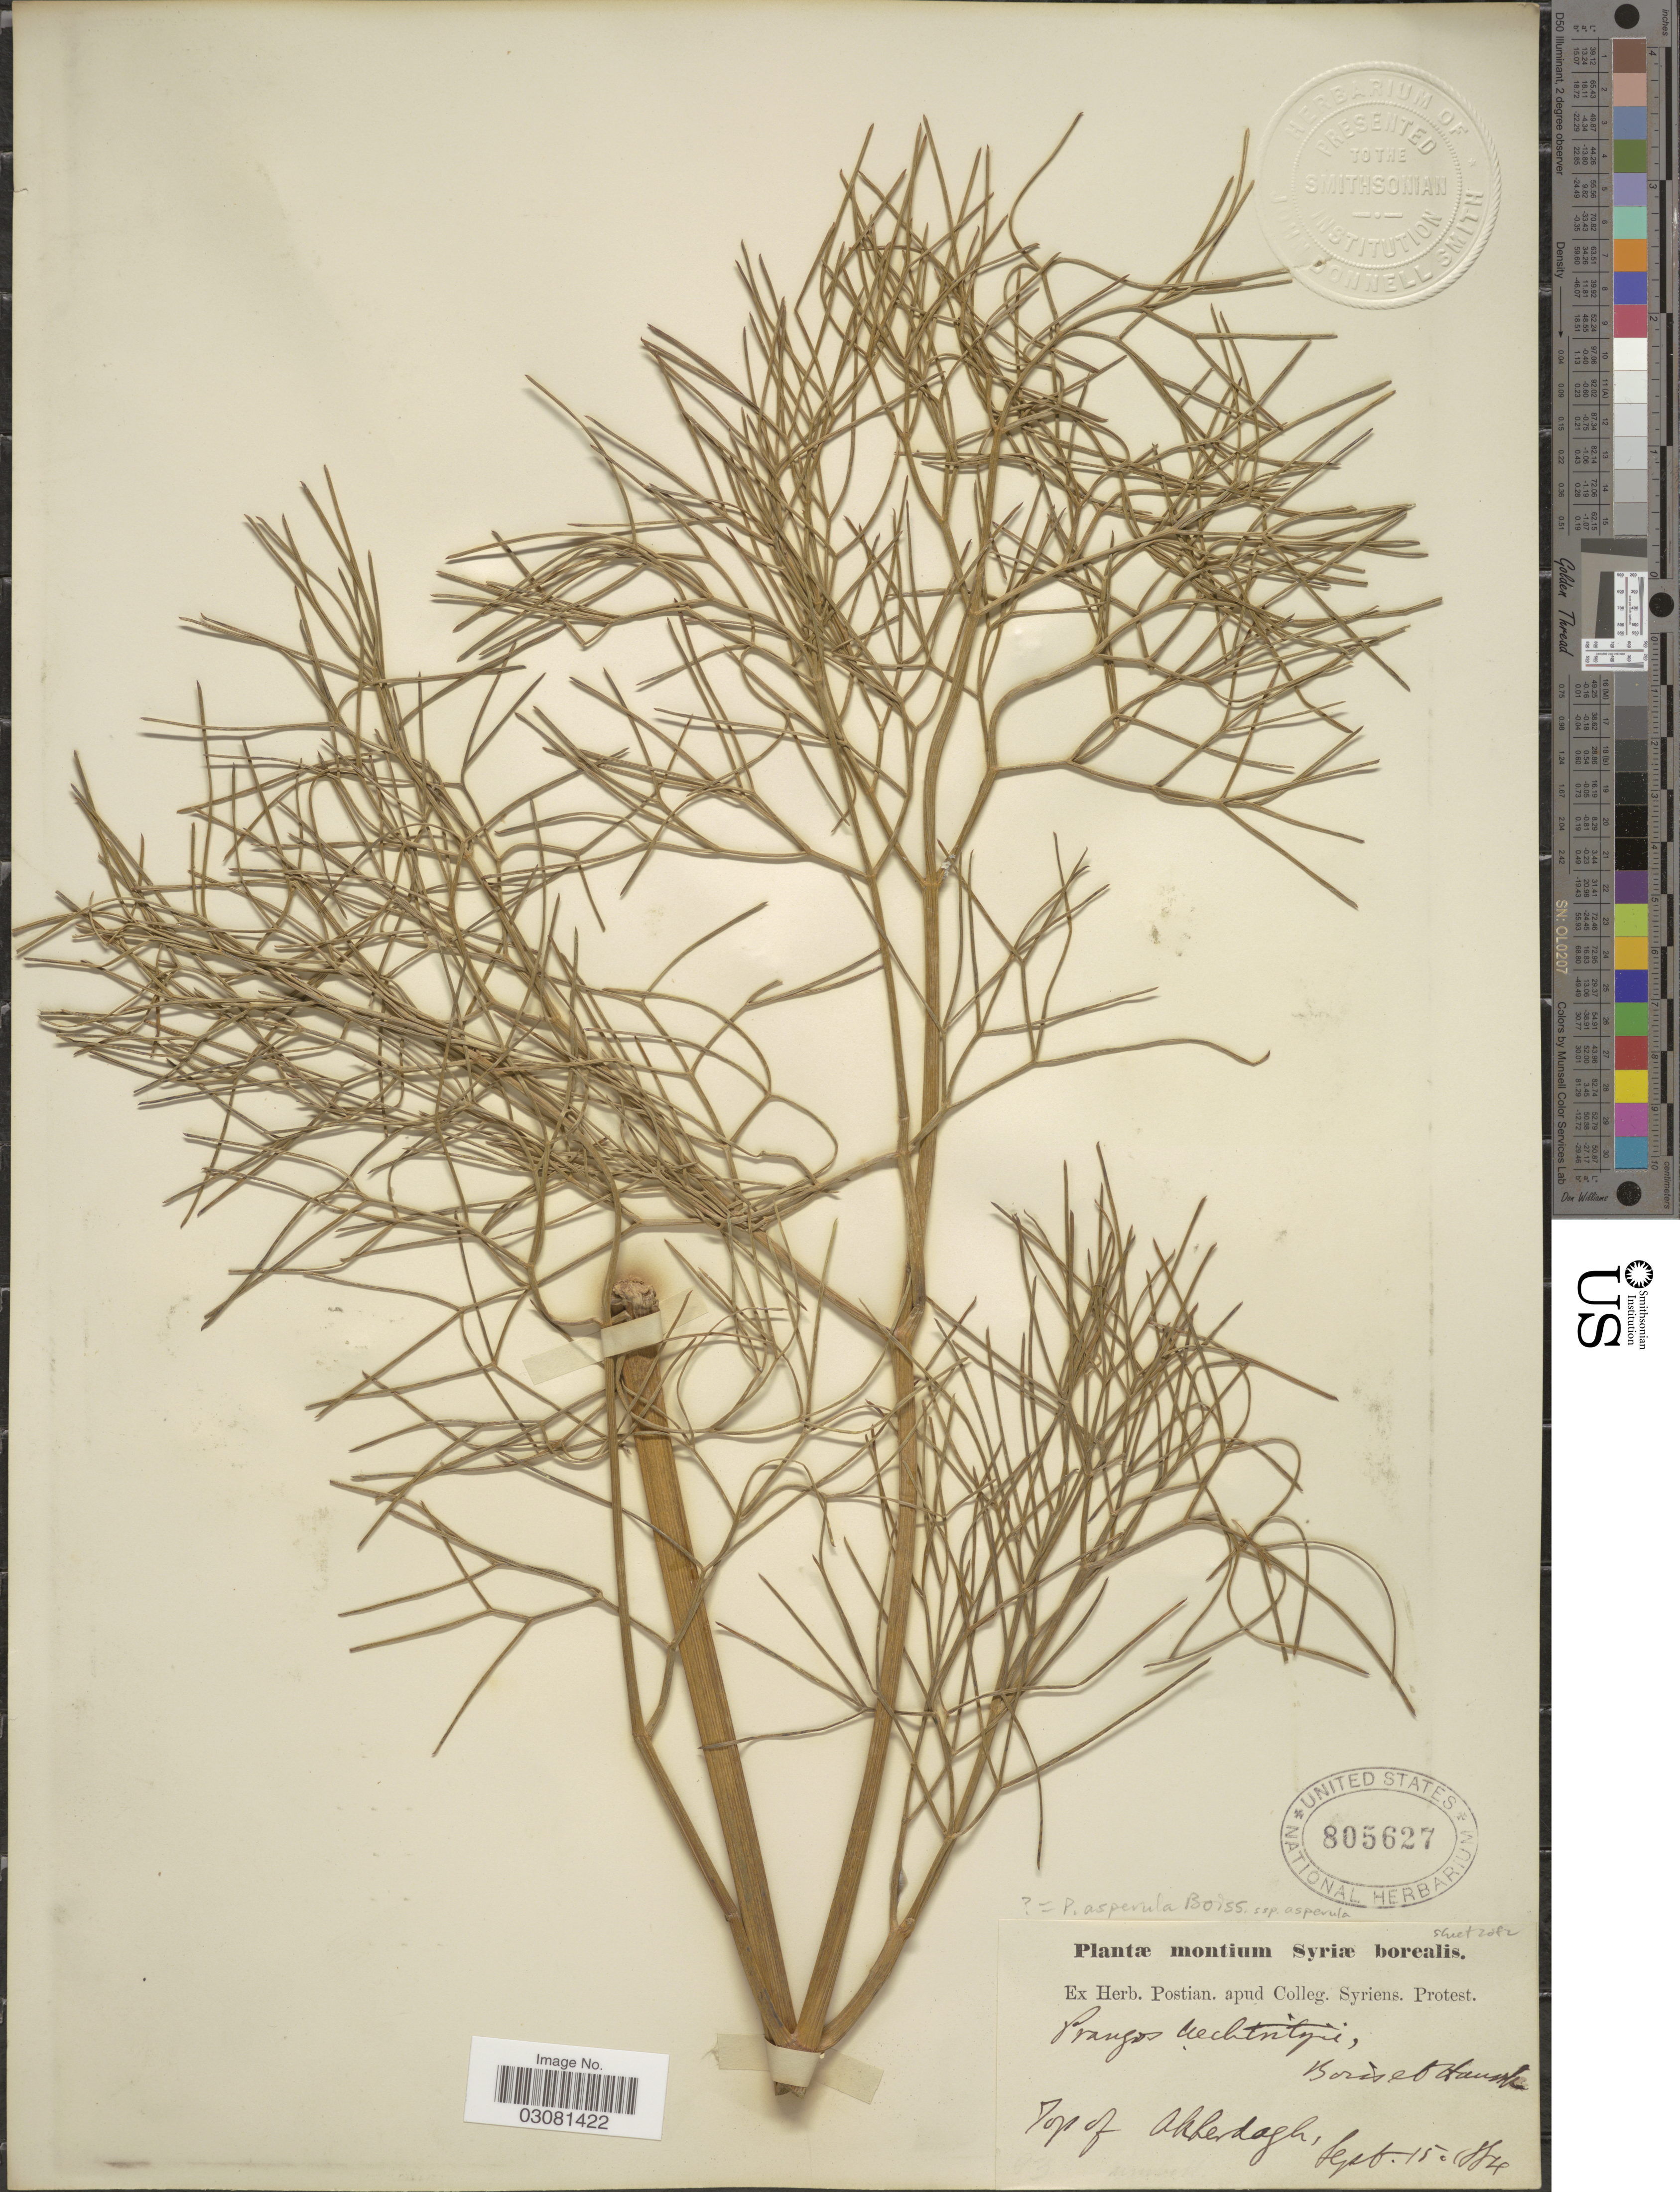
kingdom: Plantae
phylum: Tracheophyta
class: Magnoliopsida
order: Apiales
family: Apiaceae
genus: Prangos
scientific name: Prangos asperula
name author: Boiss.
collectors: ex herb. Postian. apud Colleg. Syriens. Protest. USE "Fannie P. A. Shepard" (10308853) AS PRIMARY COLLECTOR INSTEAD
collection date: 1884-09-15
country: Syria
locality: Syriæ borealis. Top of Akherdagh.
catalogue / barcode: US 805627